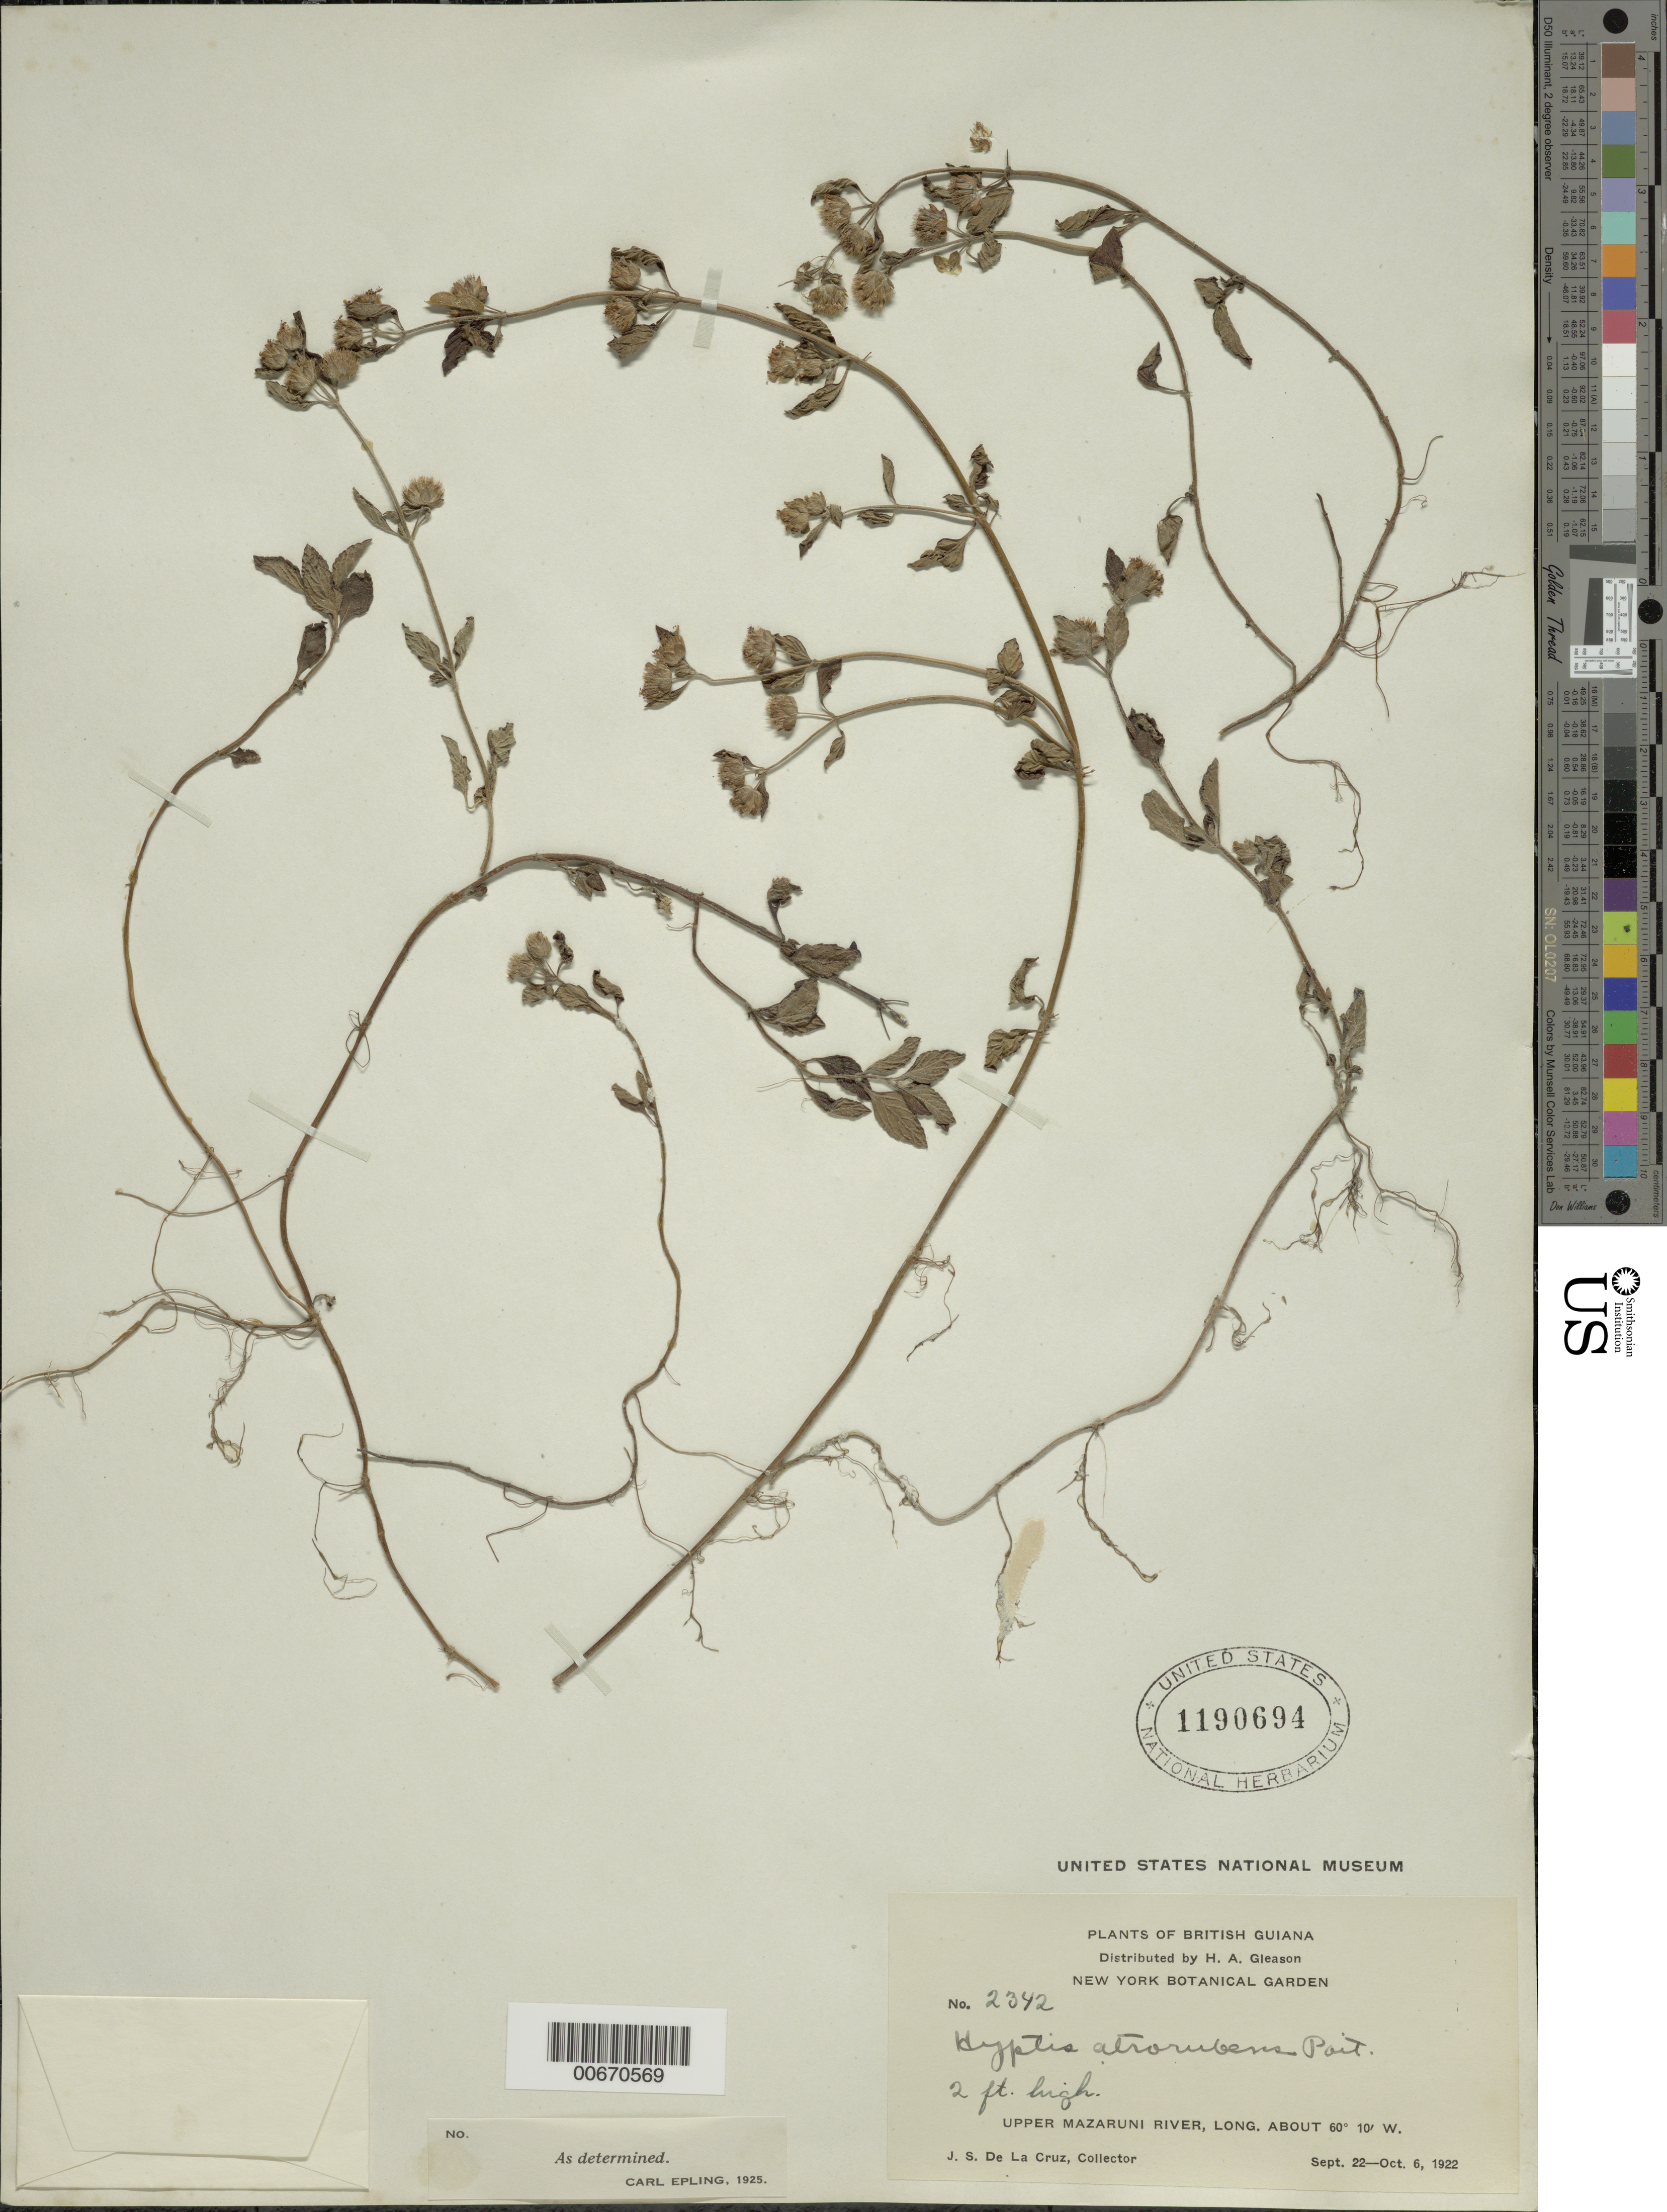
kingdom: Plantae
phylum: Tracheophyta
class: Magnoliopsida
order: Lamiales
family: Lamiaceae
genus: Hyptis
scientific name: Hyptis atrorubens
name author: Poit.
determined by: Epling, C. C.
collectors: J. S. de la Cruz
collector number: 2342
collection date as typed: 22-Sep-22 to 6-Oct-22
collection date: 1922-09-22/1922-10-06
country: Guyana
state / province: Cuyuni-Mazaruni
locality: Upper Mazaruni R.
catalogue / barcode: US 1190694